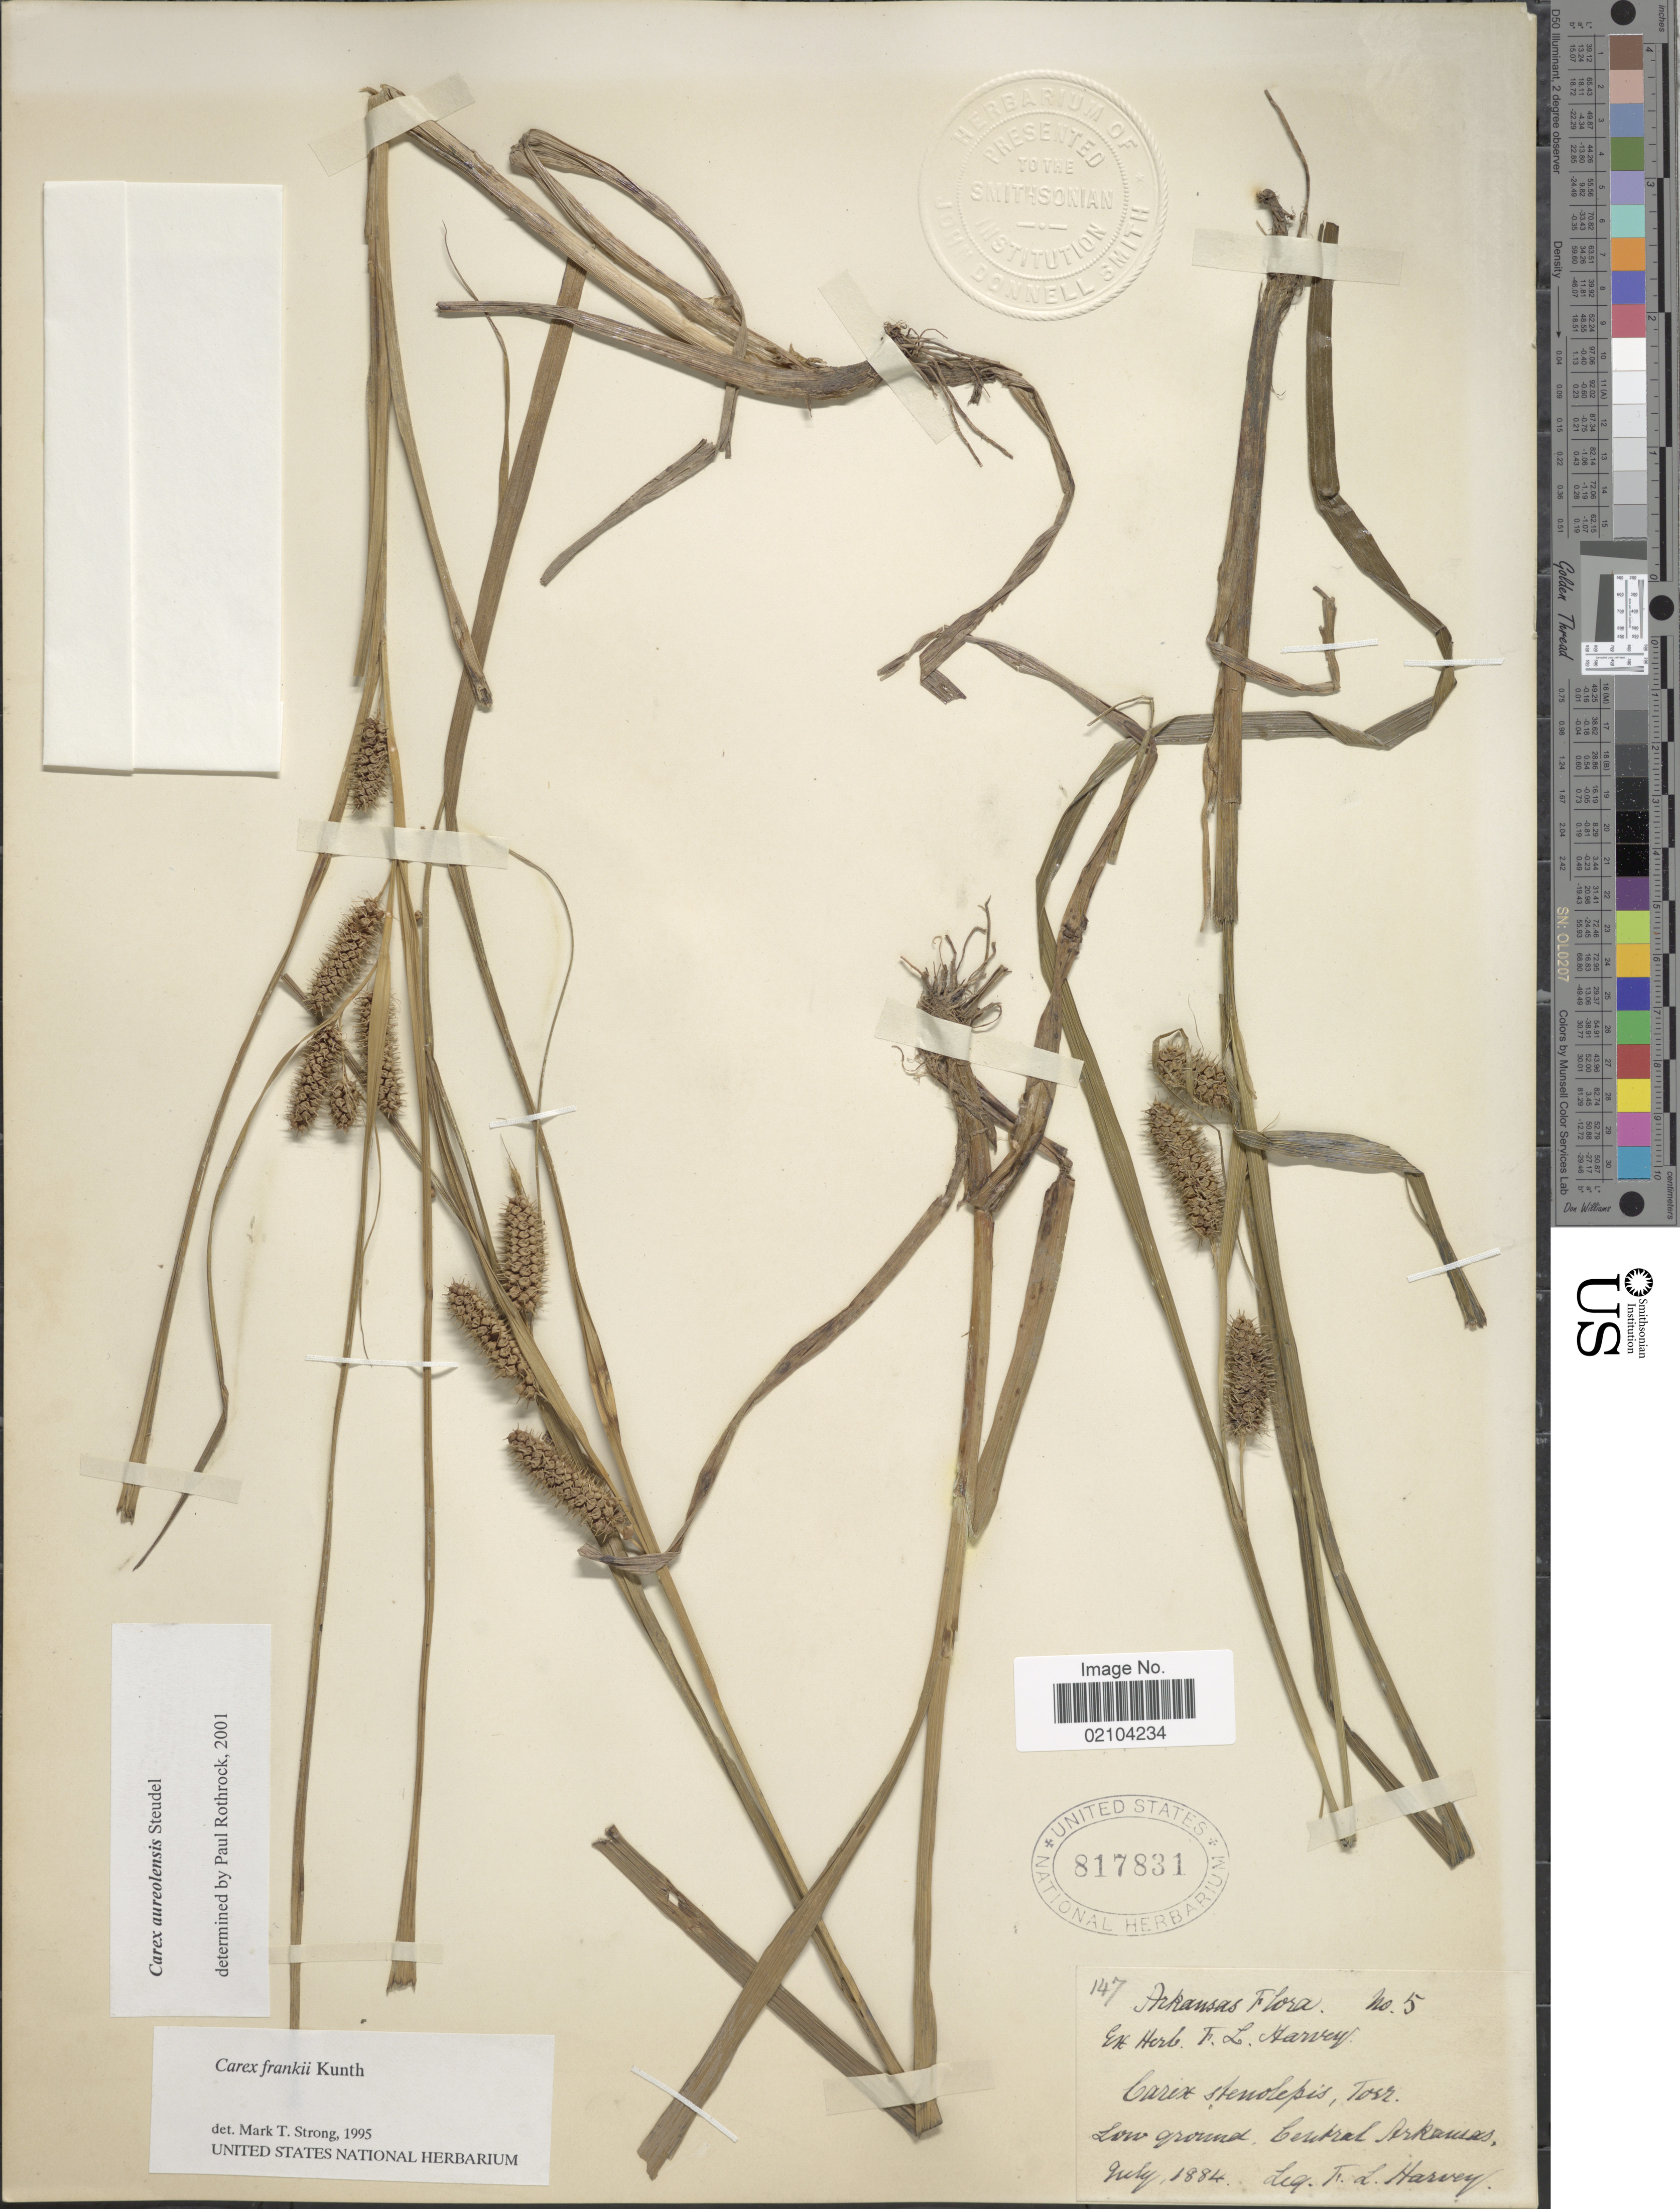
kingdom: Plantae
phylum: Tracheophyta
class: Liliopsida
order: Poales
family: Cyperaceae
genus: Carex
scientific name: Carex aureolensis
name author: Steud.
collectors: F. L. Harvey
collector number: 147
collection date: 1884-07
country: United States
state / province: Arkansas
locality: Low ground, Central Arkansas.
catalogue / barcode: US 817831